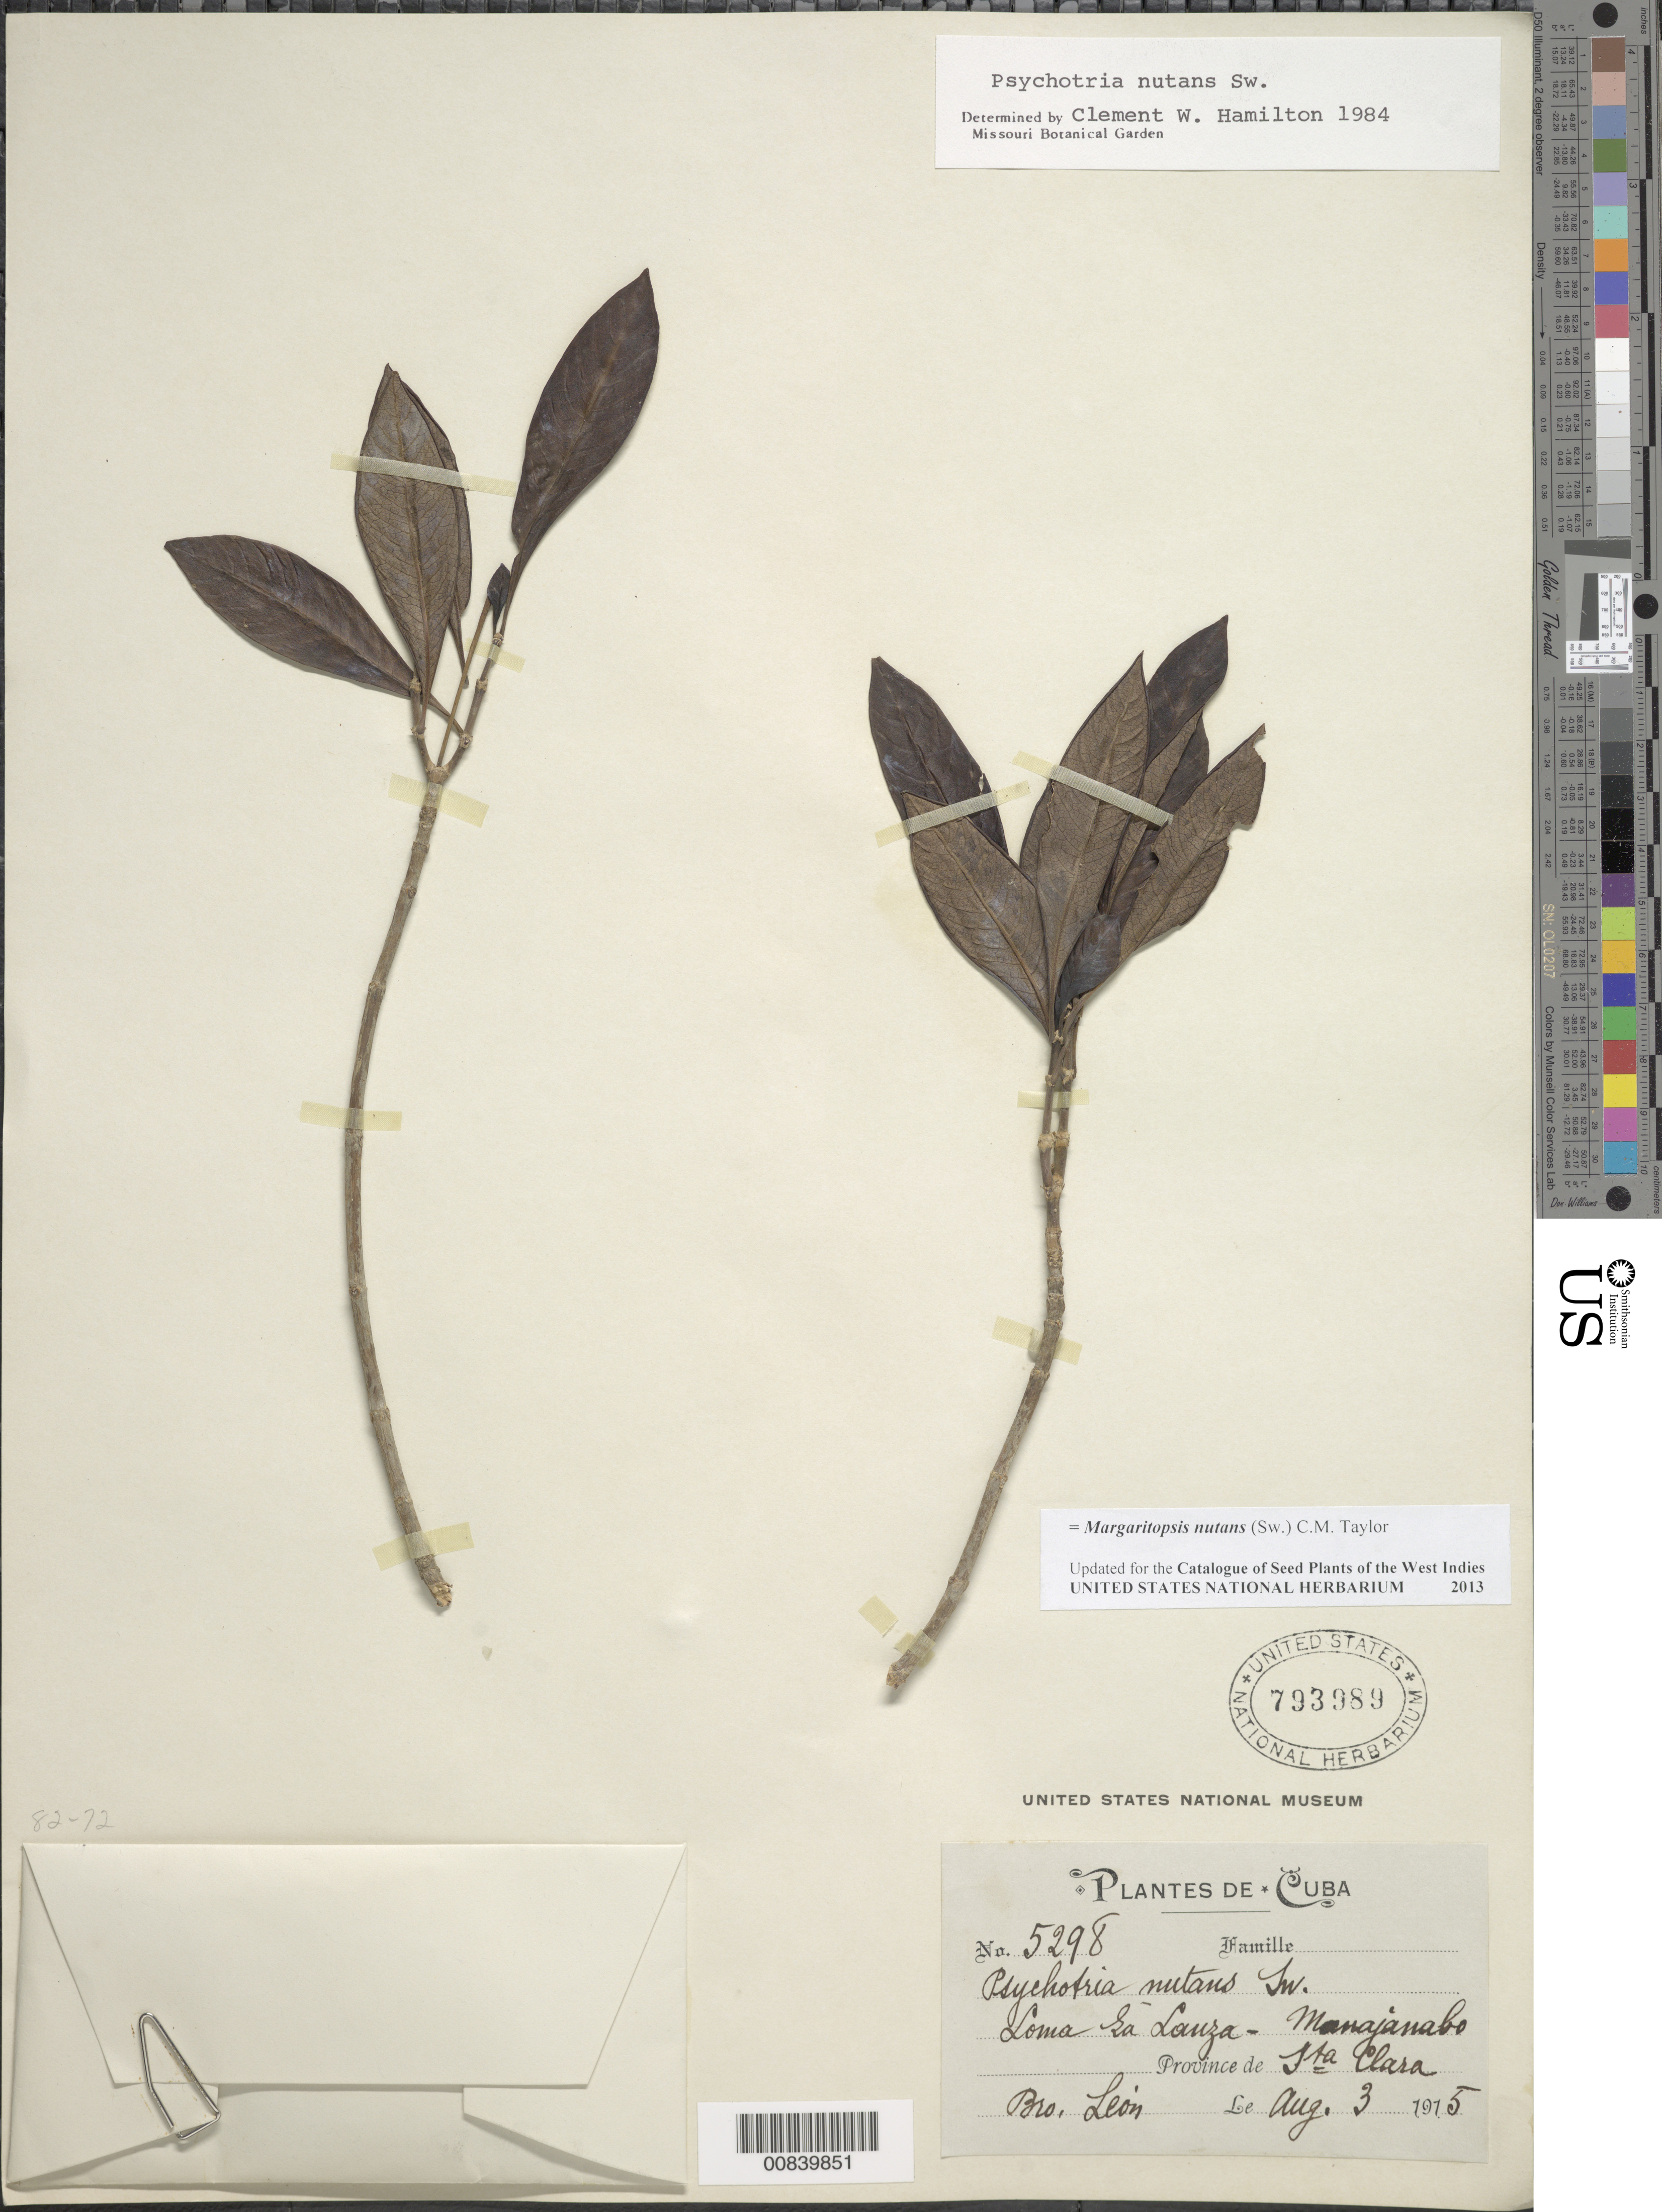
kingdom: Plantae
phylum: Tracheophyta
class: Magnoliopsida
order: Gentianales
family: Rubiaceae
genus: Margaritopsis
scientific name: Margaritopsis nutans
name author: (Sw.) C.M. Taylor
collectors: Bro. León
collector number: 5298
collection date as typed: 03 Aug 1915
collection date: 1915-08-03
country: Cuba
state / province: Las Villas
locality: Loma Sa Lauza - Manajanabo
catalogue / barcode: US 793989